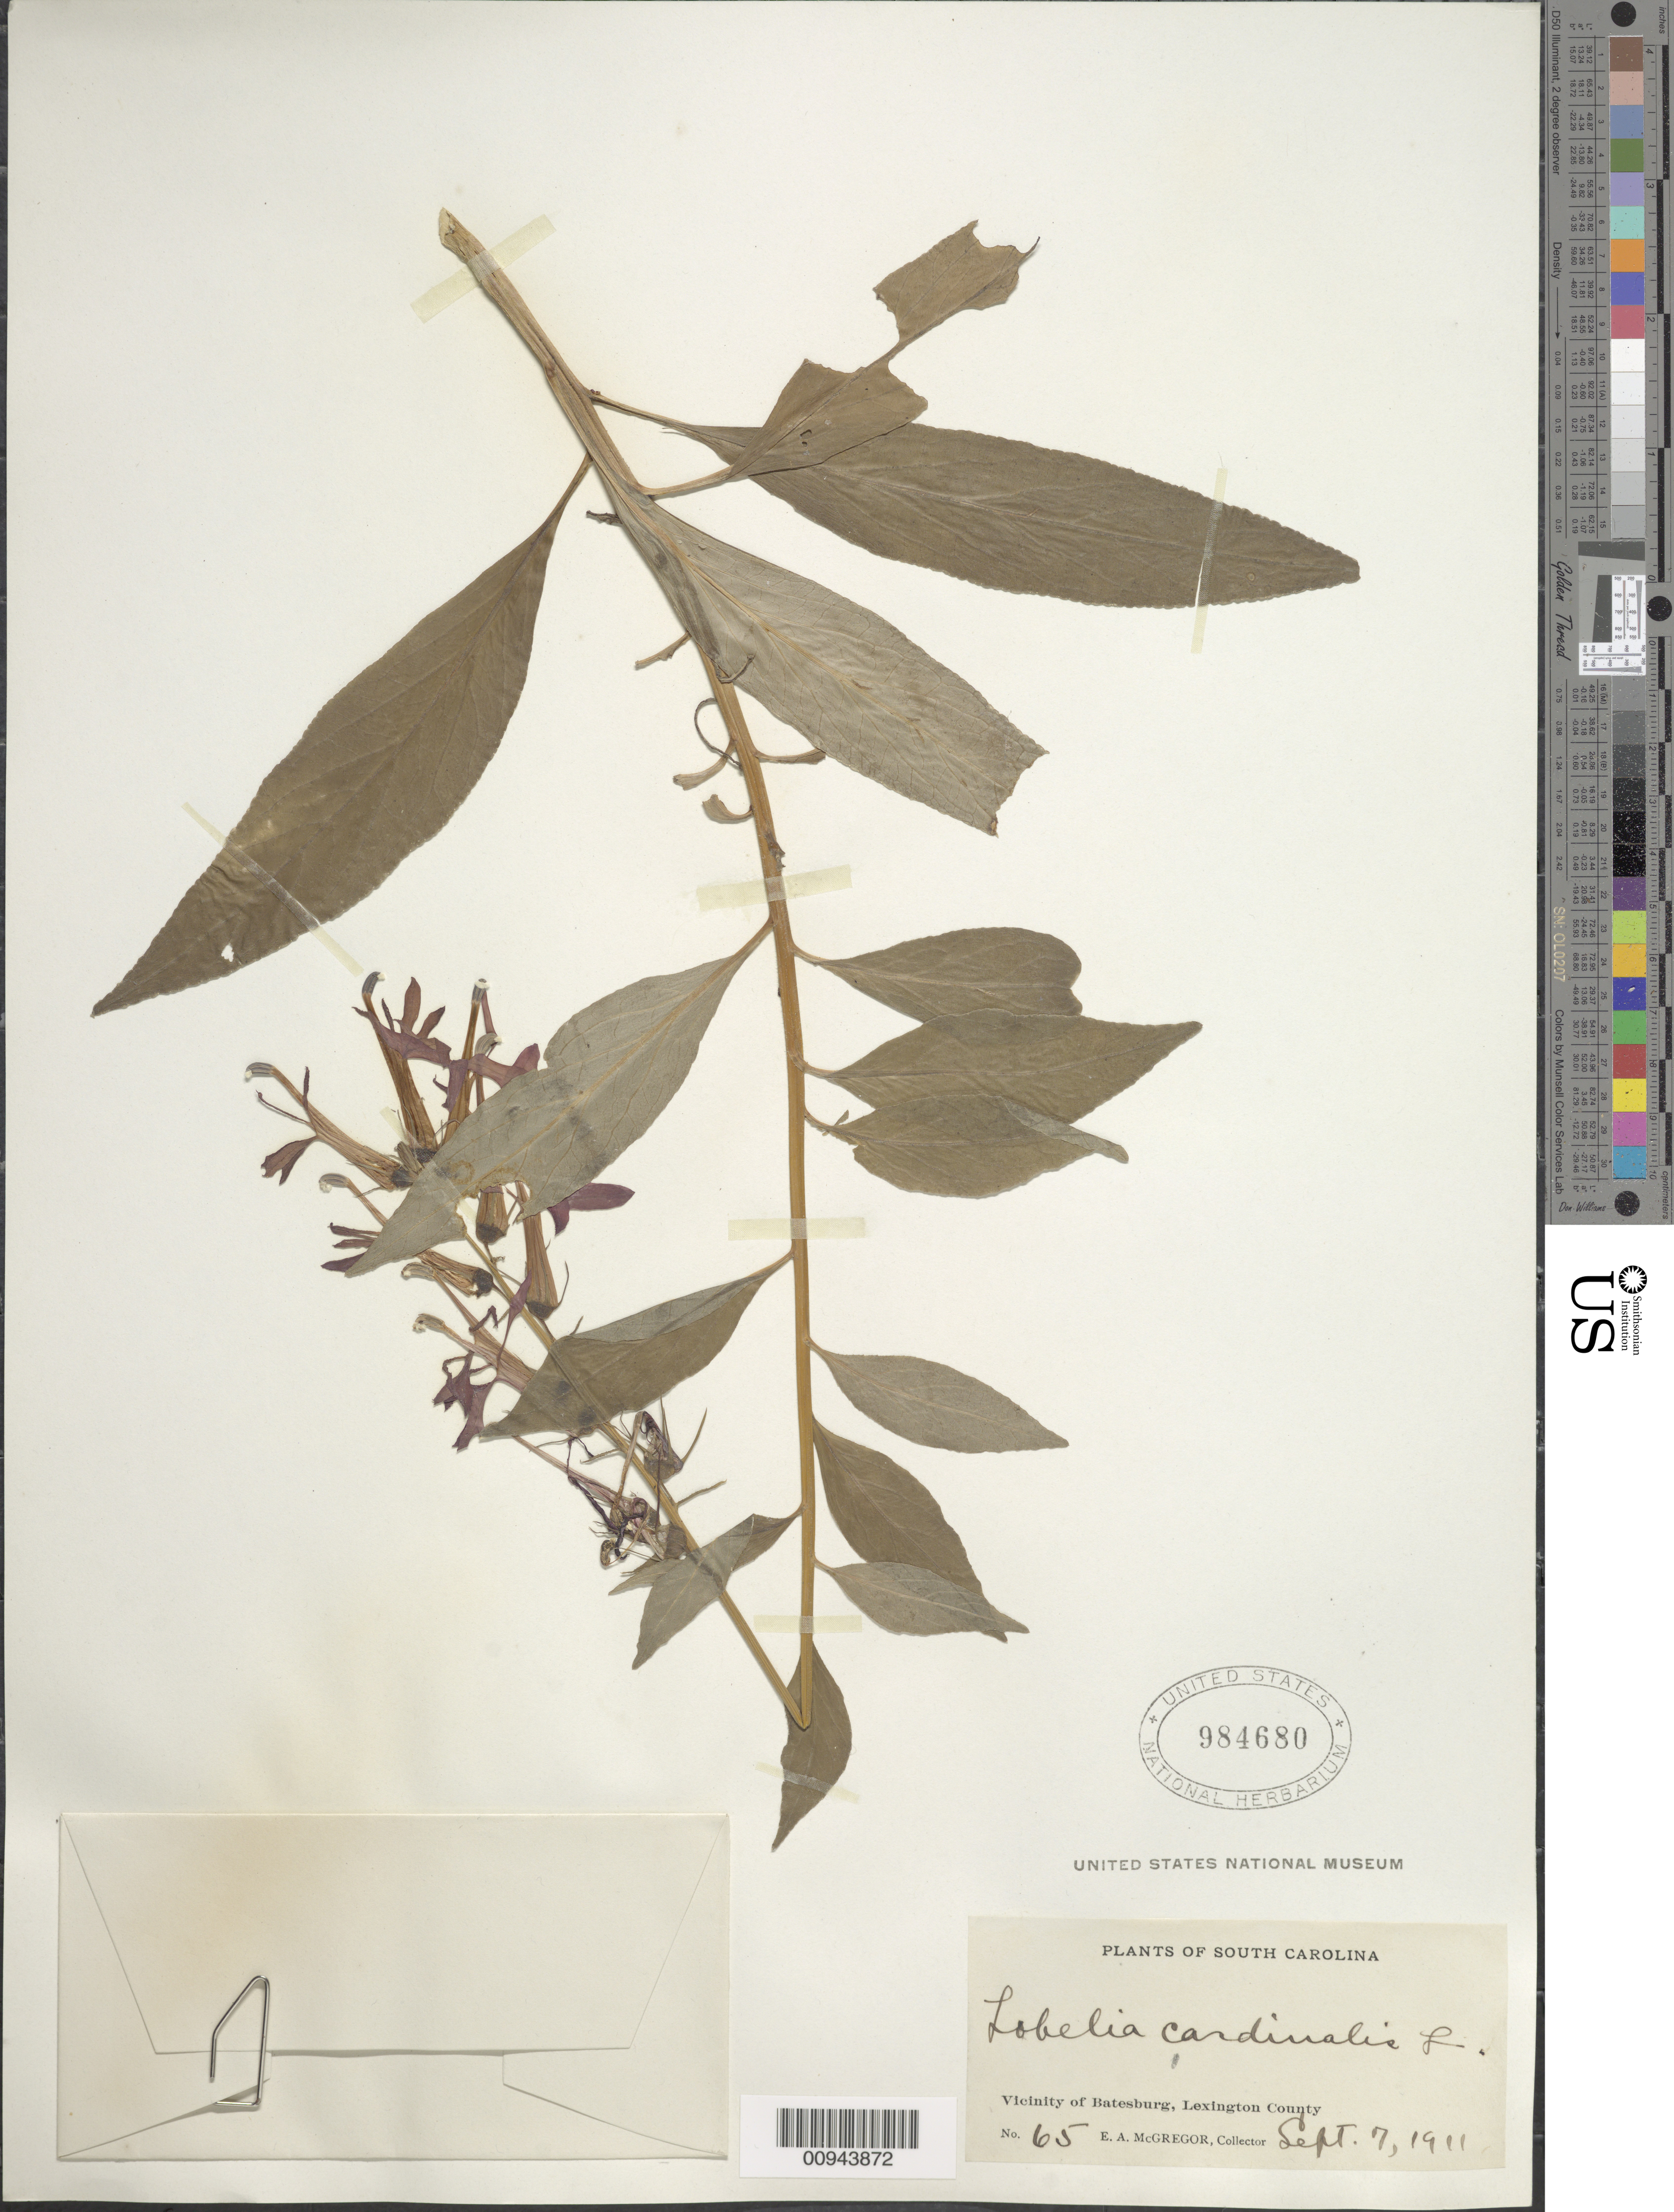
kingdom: Plantae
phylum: Tracheophyta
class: Magnoliopsida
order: Asterales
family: Campanulaceae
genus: Lobelia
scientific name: Lobelia cardinalis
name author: L.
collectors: E. A. McGregor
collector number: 65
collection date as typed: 07 Sep 1911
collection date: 1911-09-07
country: United States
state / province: South Carolina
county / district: Lexington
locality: Vicinity of batesburg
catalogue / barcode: US 984680